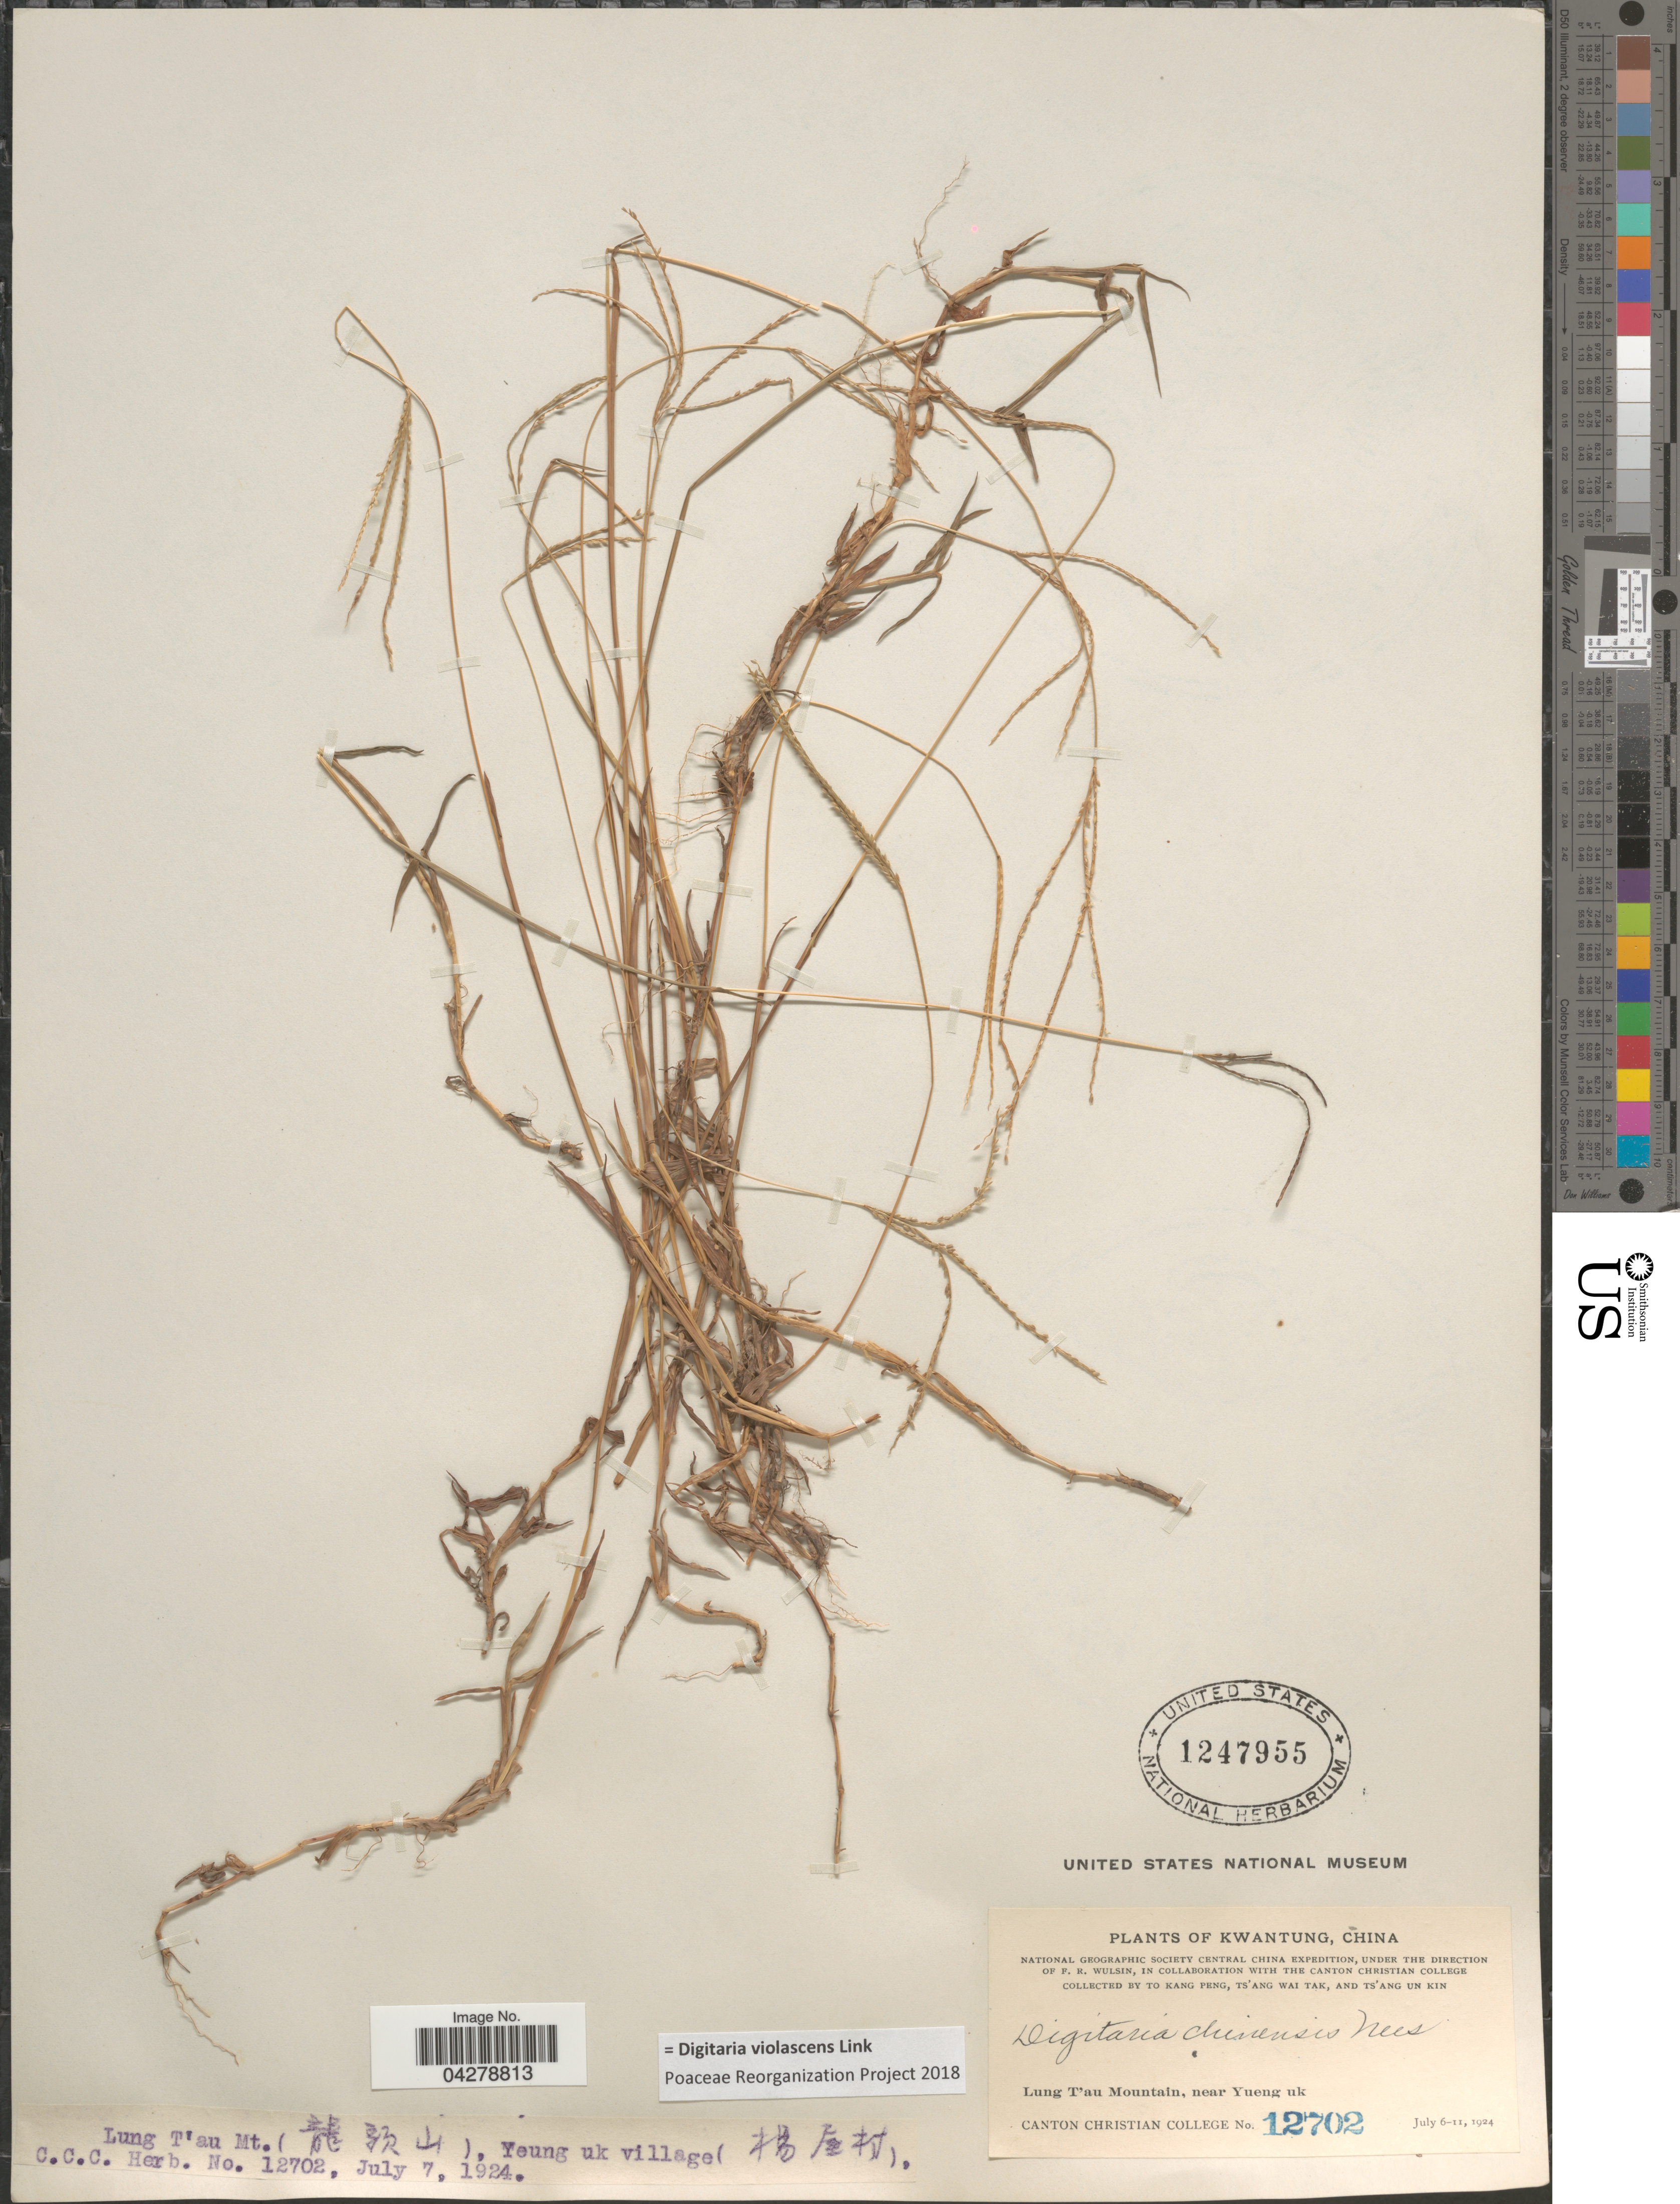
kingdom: Plantae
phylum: Tracheophyta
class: Liliopsida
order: Poales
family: Poaceae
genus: Digitaria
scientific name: Digitaria violascens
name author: Link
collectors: T. K. Peng, W. T. Tsang & Ts' Ang Un Kin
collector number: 12702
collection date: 1924-07-06/1924-07-11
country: China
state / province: Guangdong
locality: Kwangtung. National Geographic Society Central China Expedition. Lung T'au Mountain, near Yueng uk.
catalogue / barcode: US 1247955